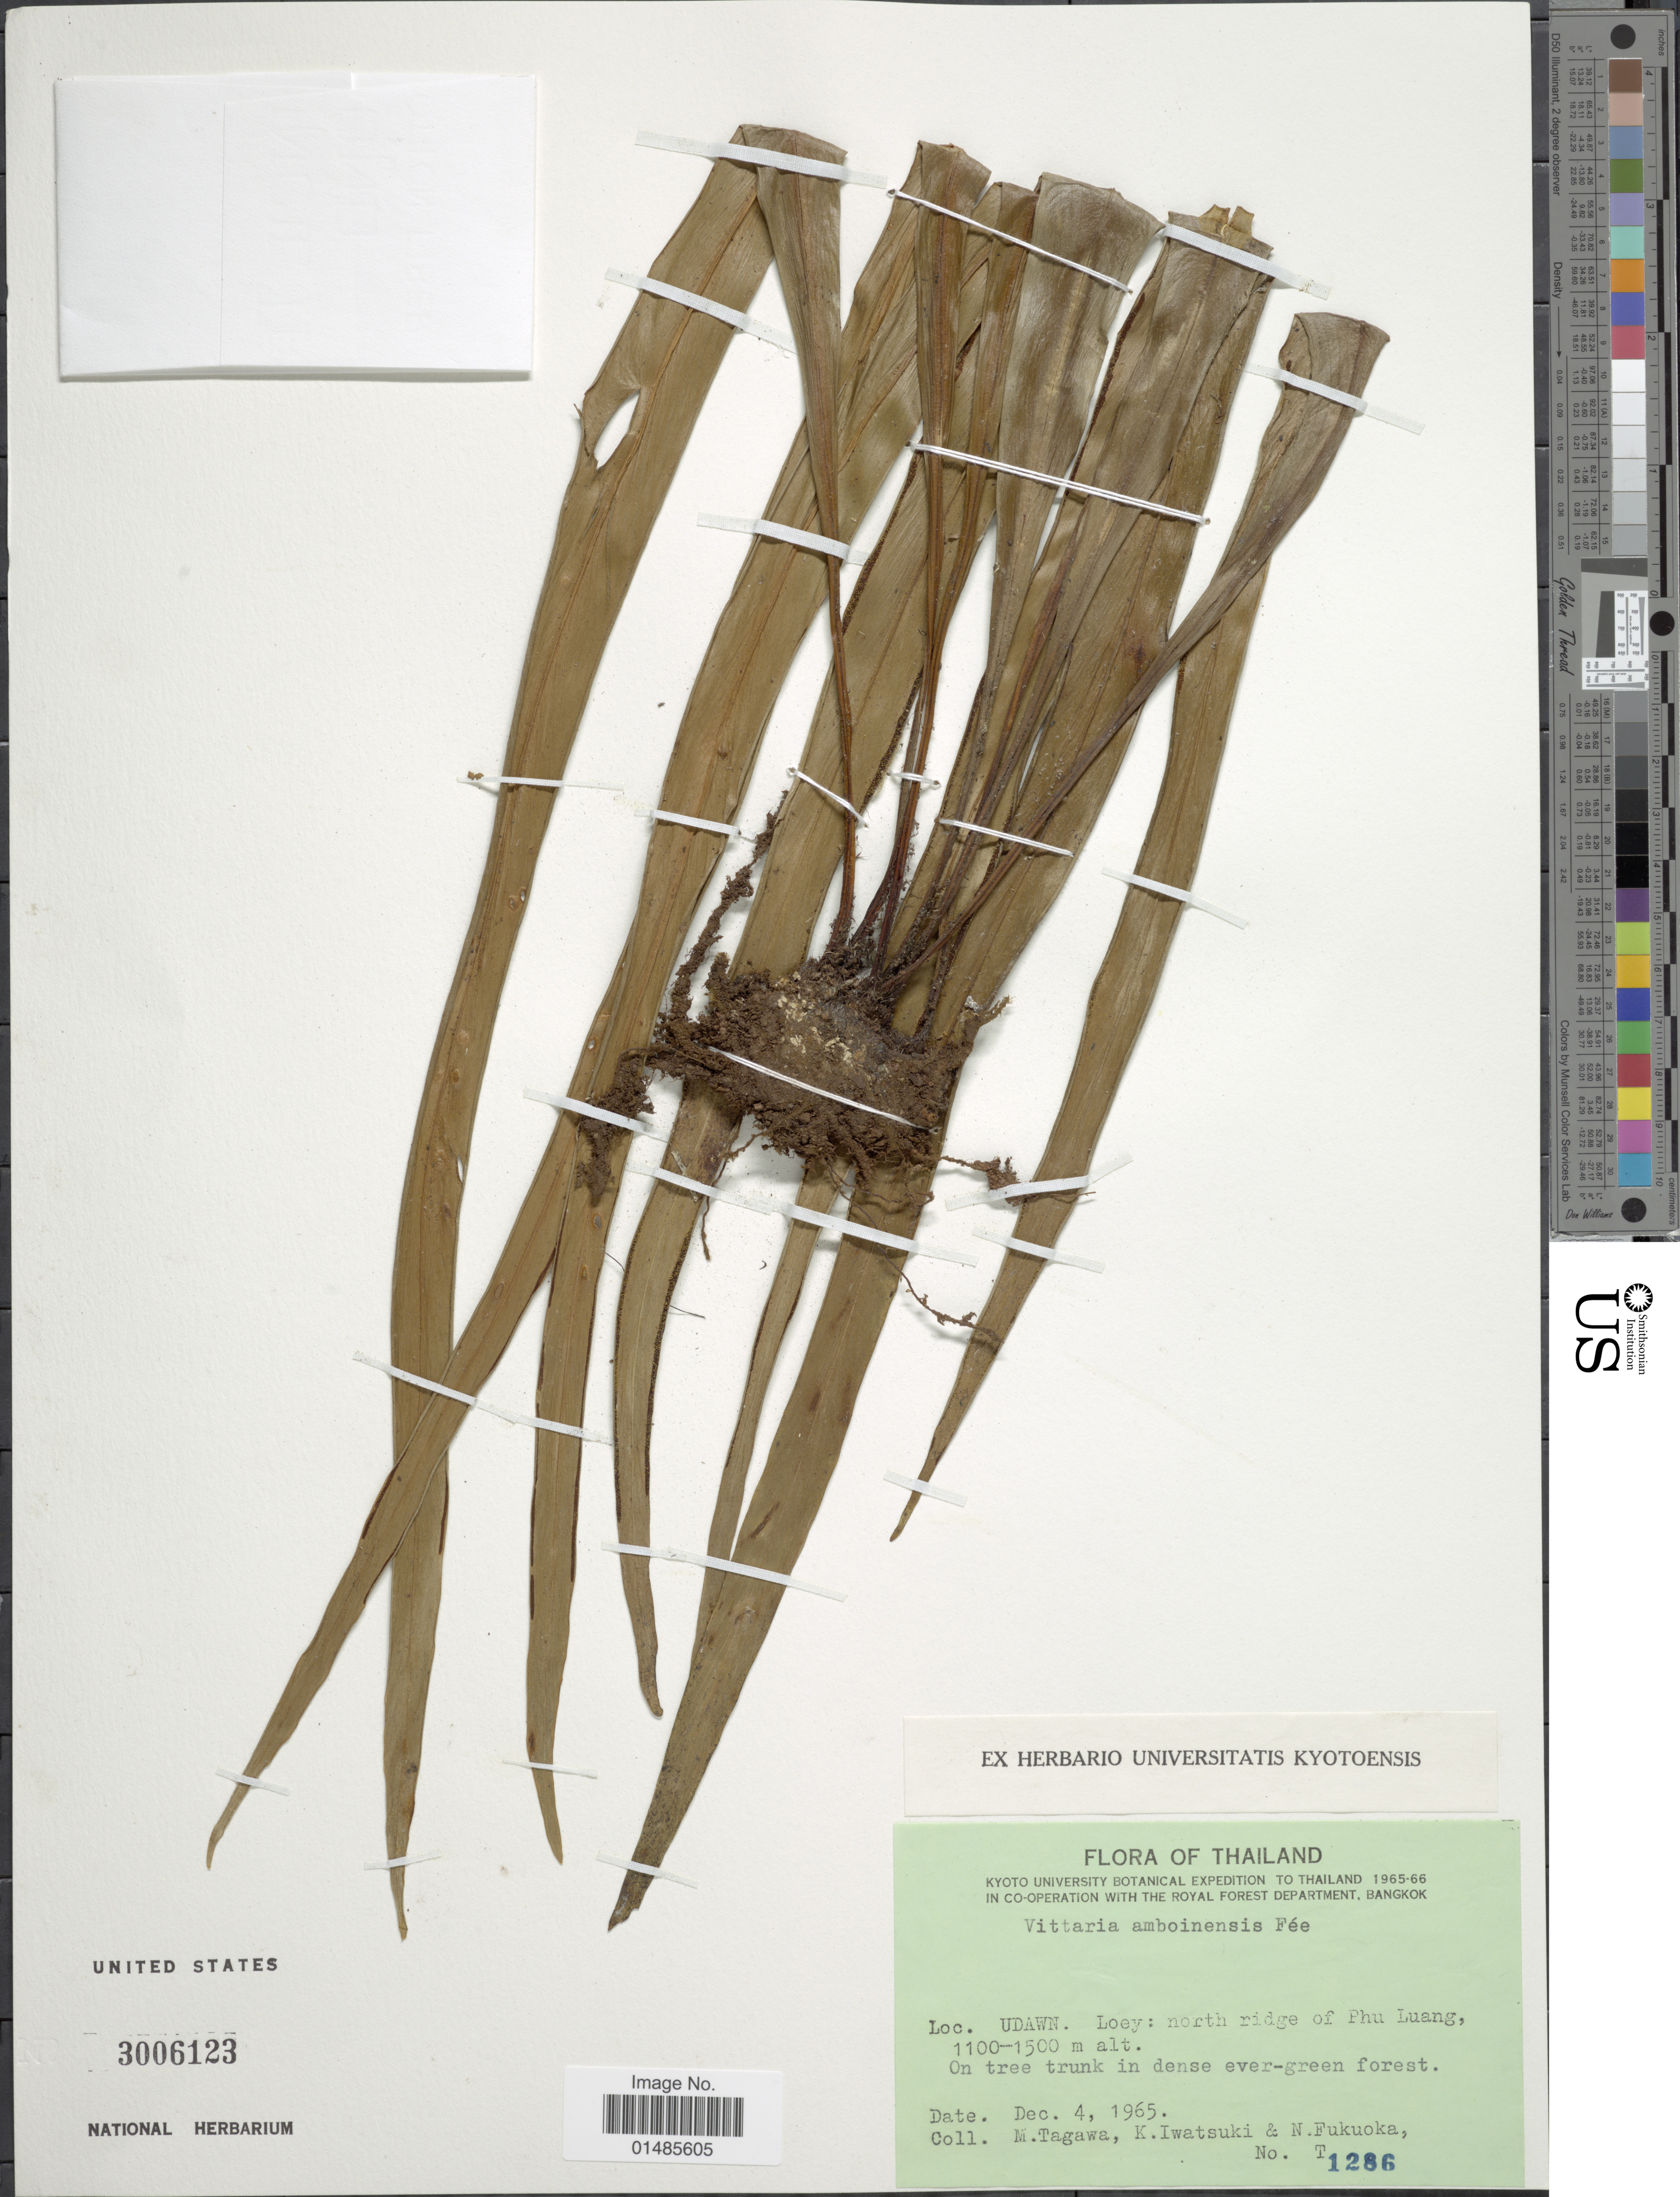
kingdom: Plantae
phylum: Tracheophyta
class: Polypodiopsida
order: Polypodiales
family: Pteridaceae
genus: Haplopteris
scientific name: Haplopteris amboinensis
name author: (Fée) X.C. Zhang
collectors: M. Tagawa, K. Iwatsuki & N. Fukuoka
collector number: T 1286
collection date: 1965-12-04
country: Thailand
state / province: Loei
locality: Udawn. Loey: north ridge of Phu Luang.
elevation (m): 1100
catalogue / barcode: US 3006123